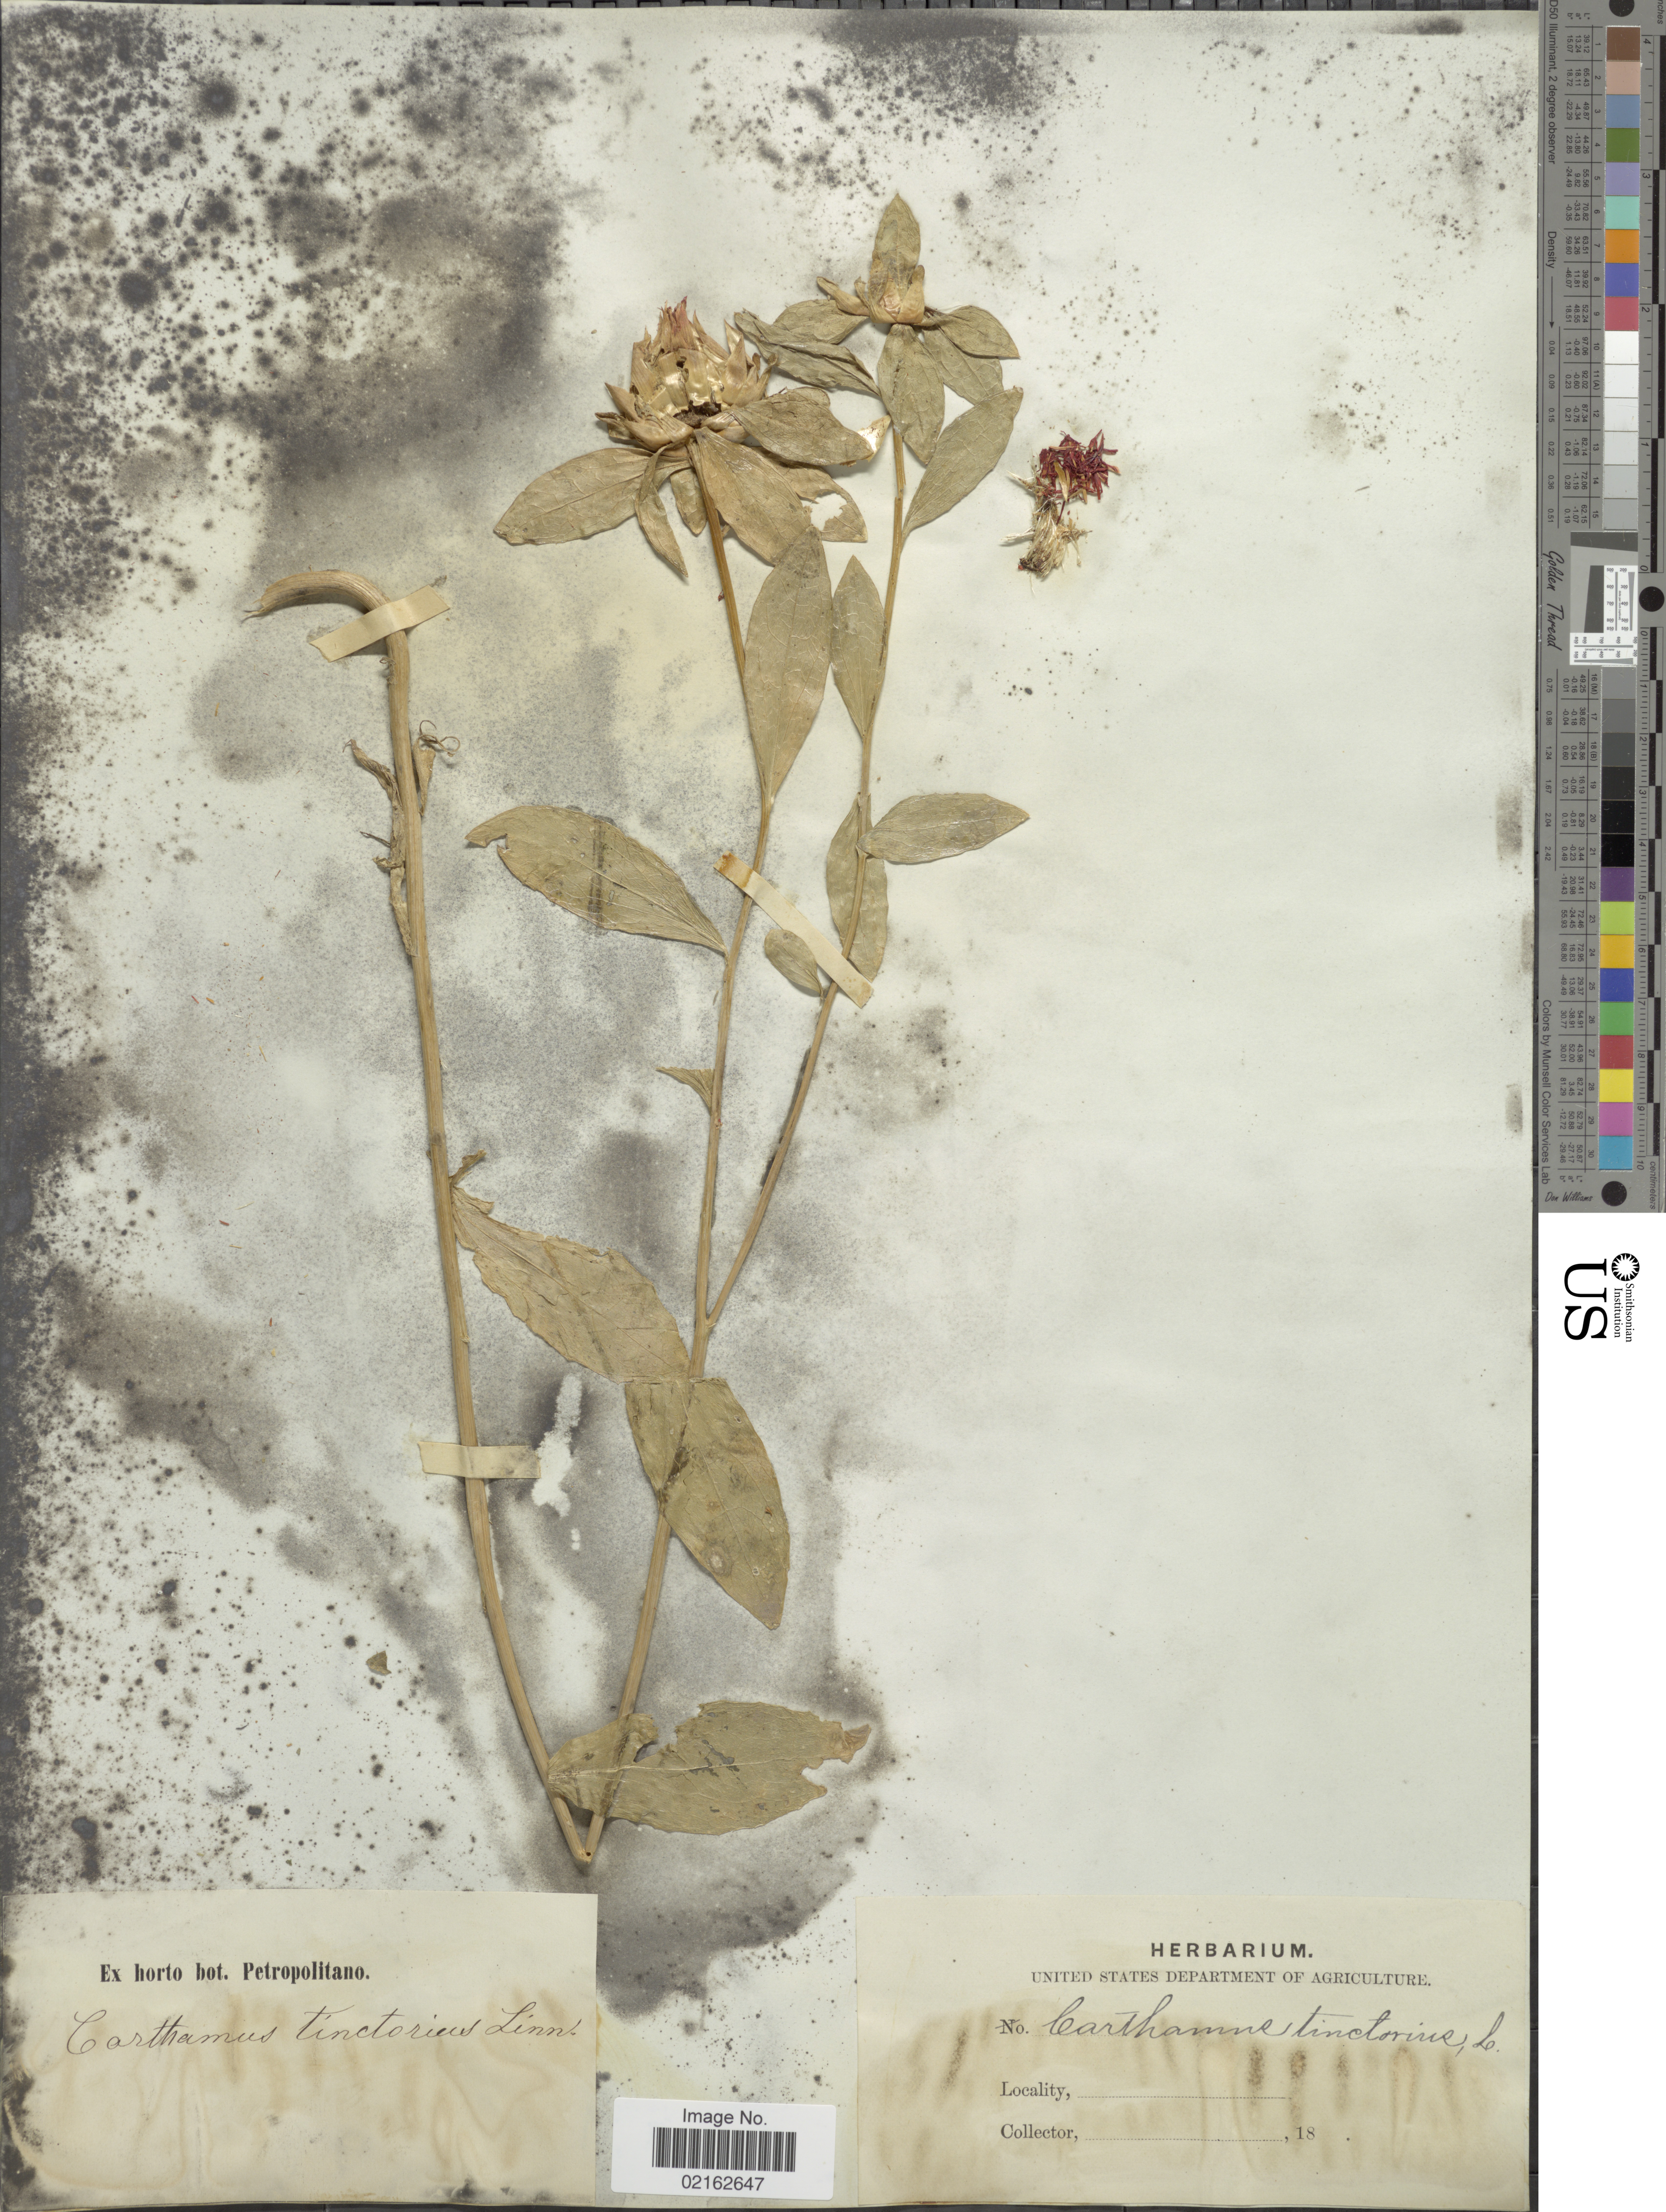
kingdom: Plantae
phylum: Tracheophyta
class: Magnoliopsida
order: Asterales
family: Asteraceae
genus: Carthamus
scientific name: Carthamus tinctorius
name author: L.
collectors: ex Horto Bot. Petropolitano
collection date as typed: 18